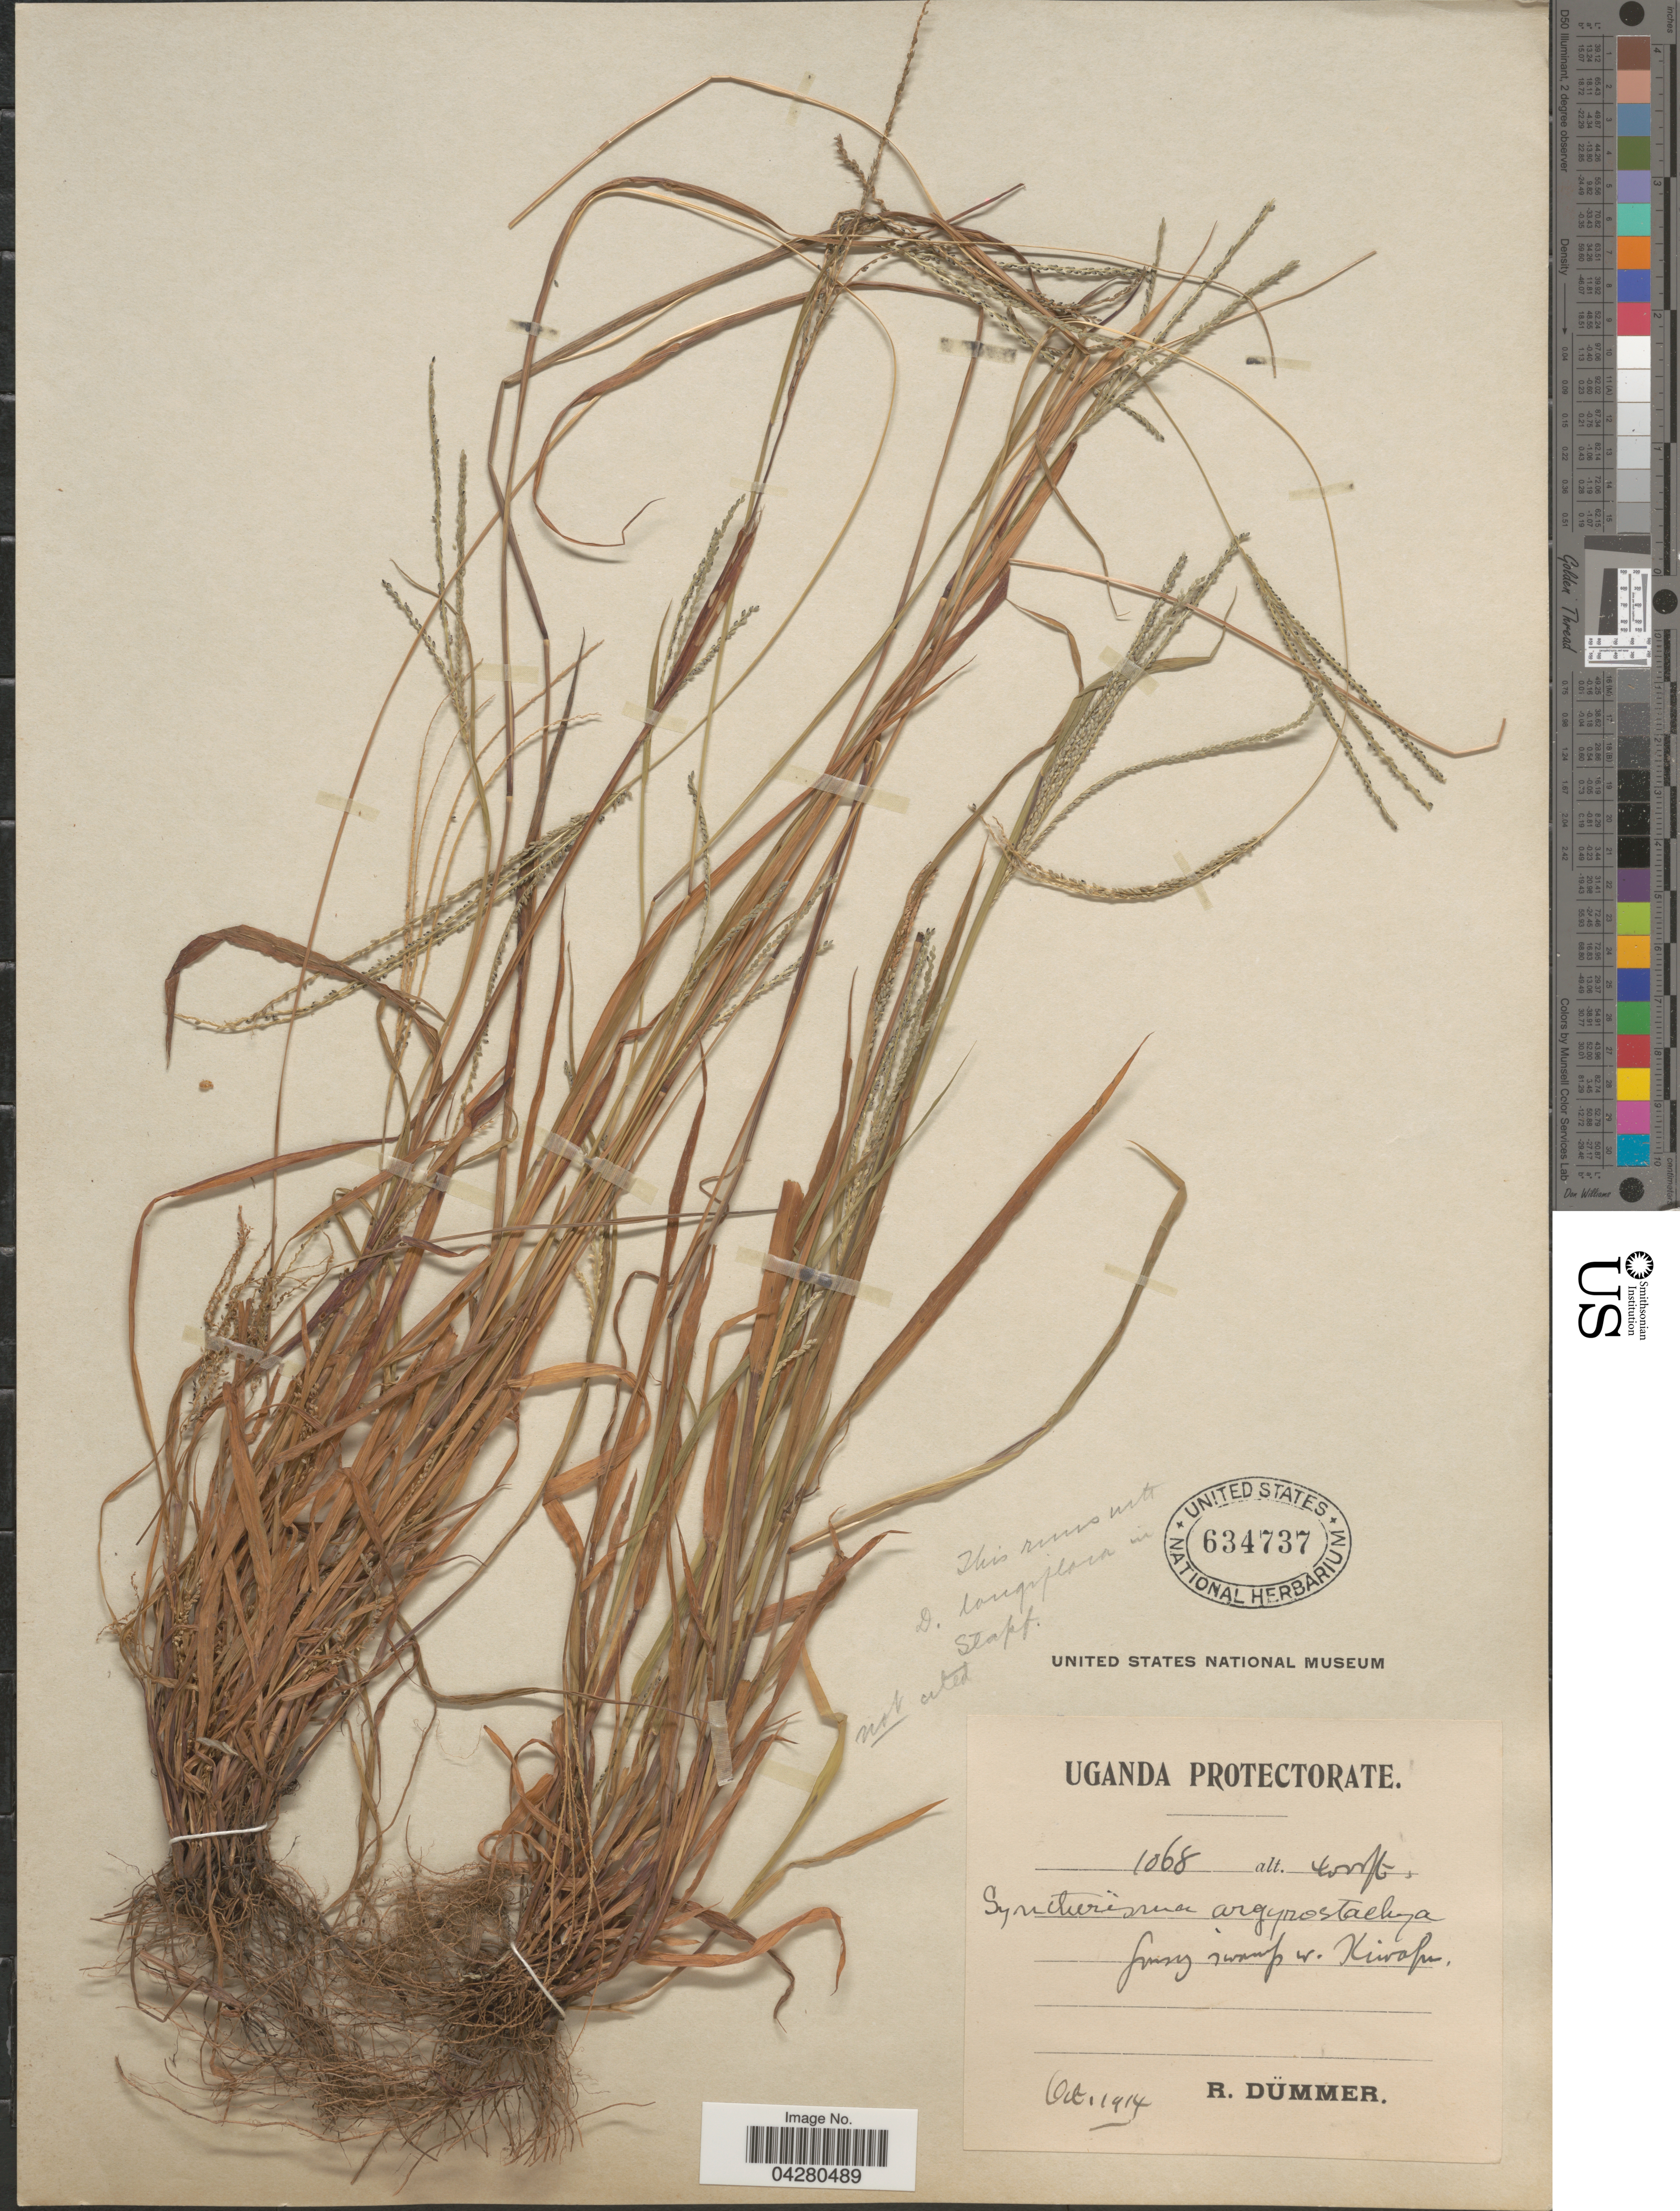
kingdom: Plantae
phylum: Tracheophyta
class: Liliopsida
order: Poales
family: Poaceae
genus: Digitaria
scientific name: Digitaria longiflora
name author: (Retz.) Pers.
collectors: R. A. Dümmer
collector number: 1068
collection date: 1914-10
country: Uganda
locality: Grassy swamp w. Kiwafu.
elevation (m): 1219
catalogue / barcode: US 634737